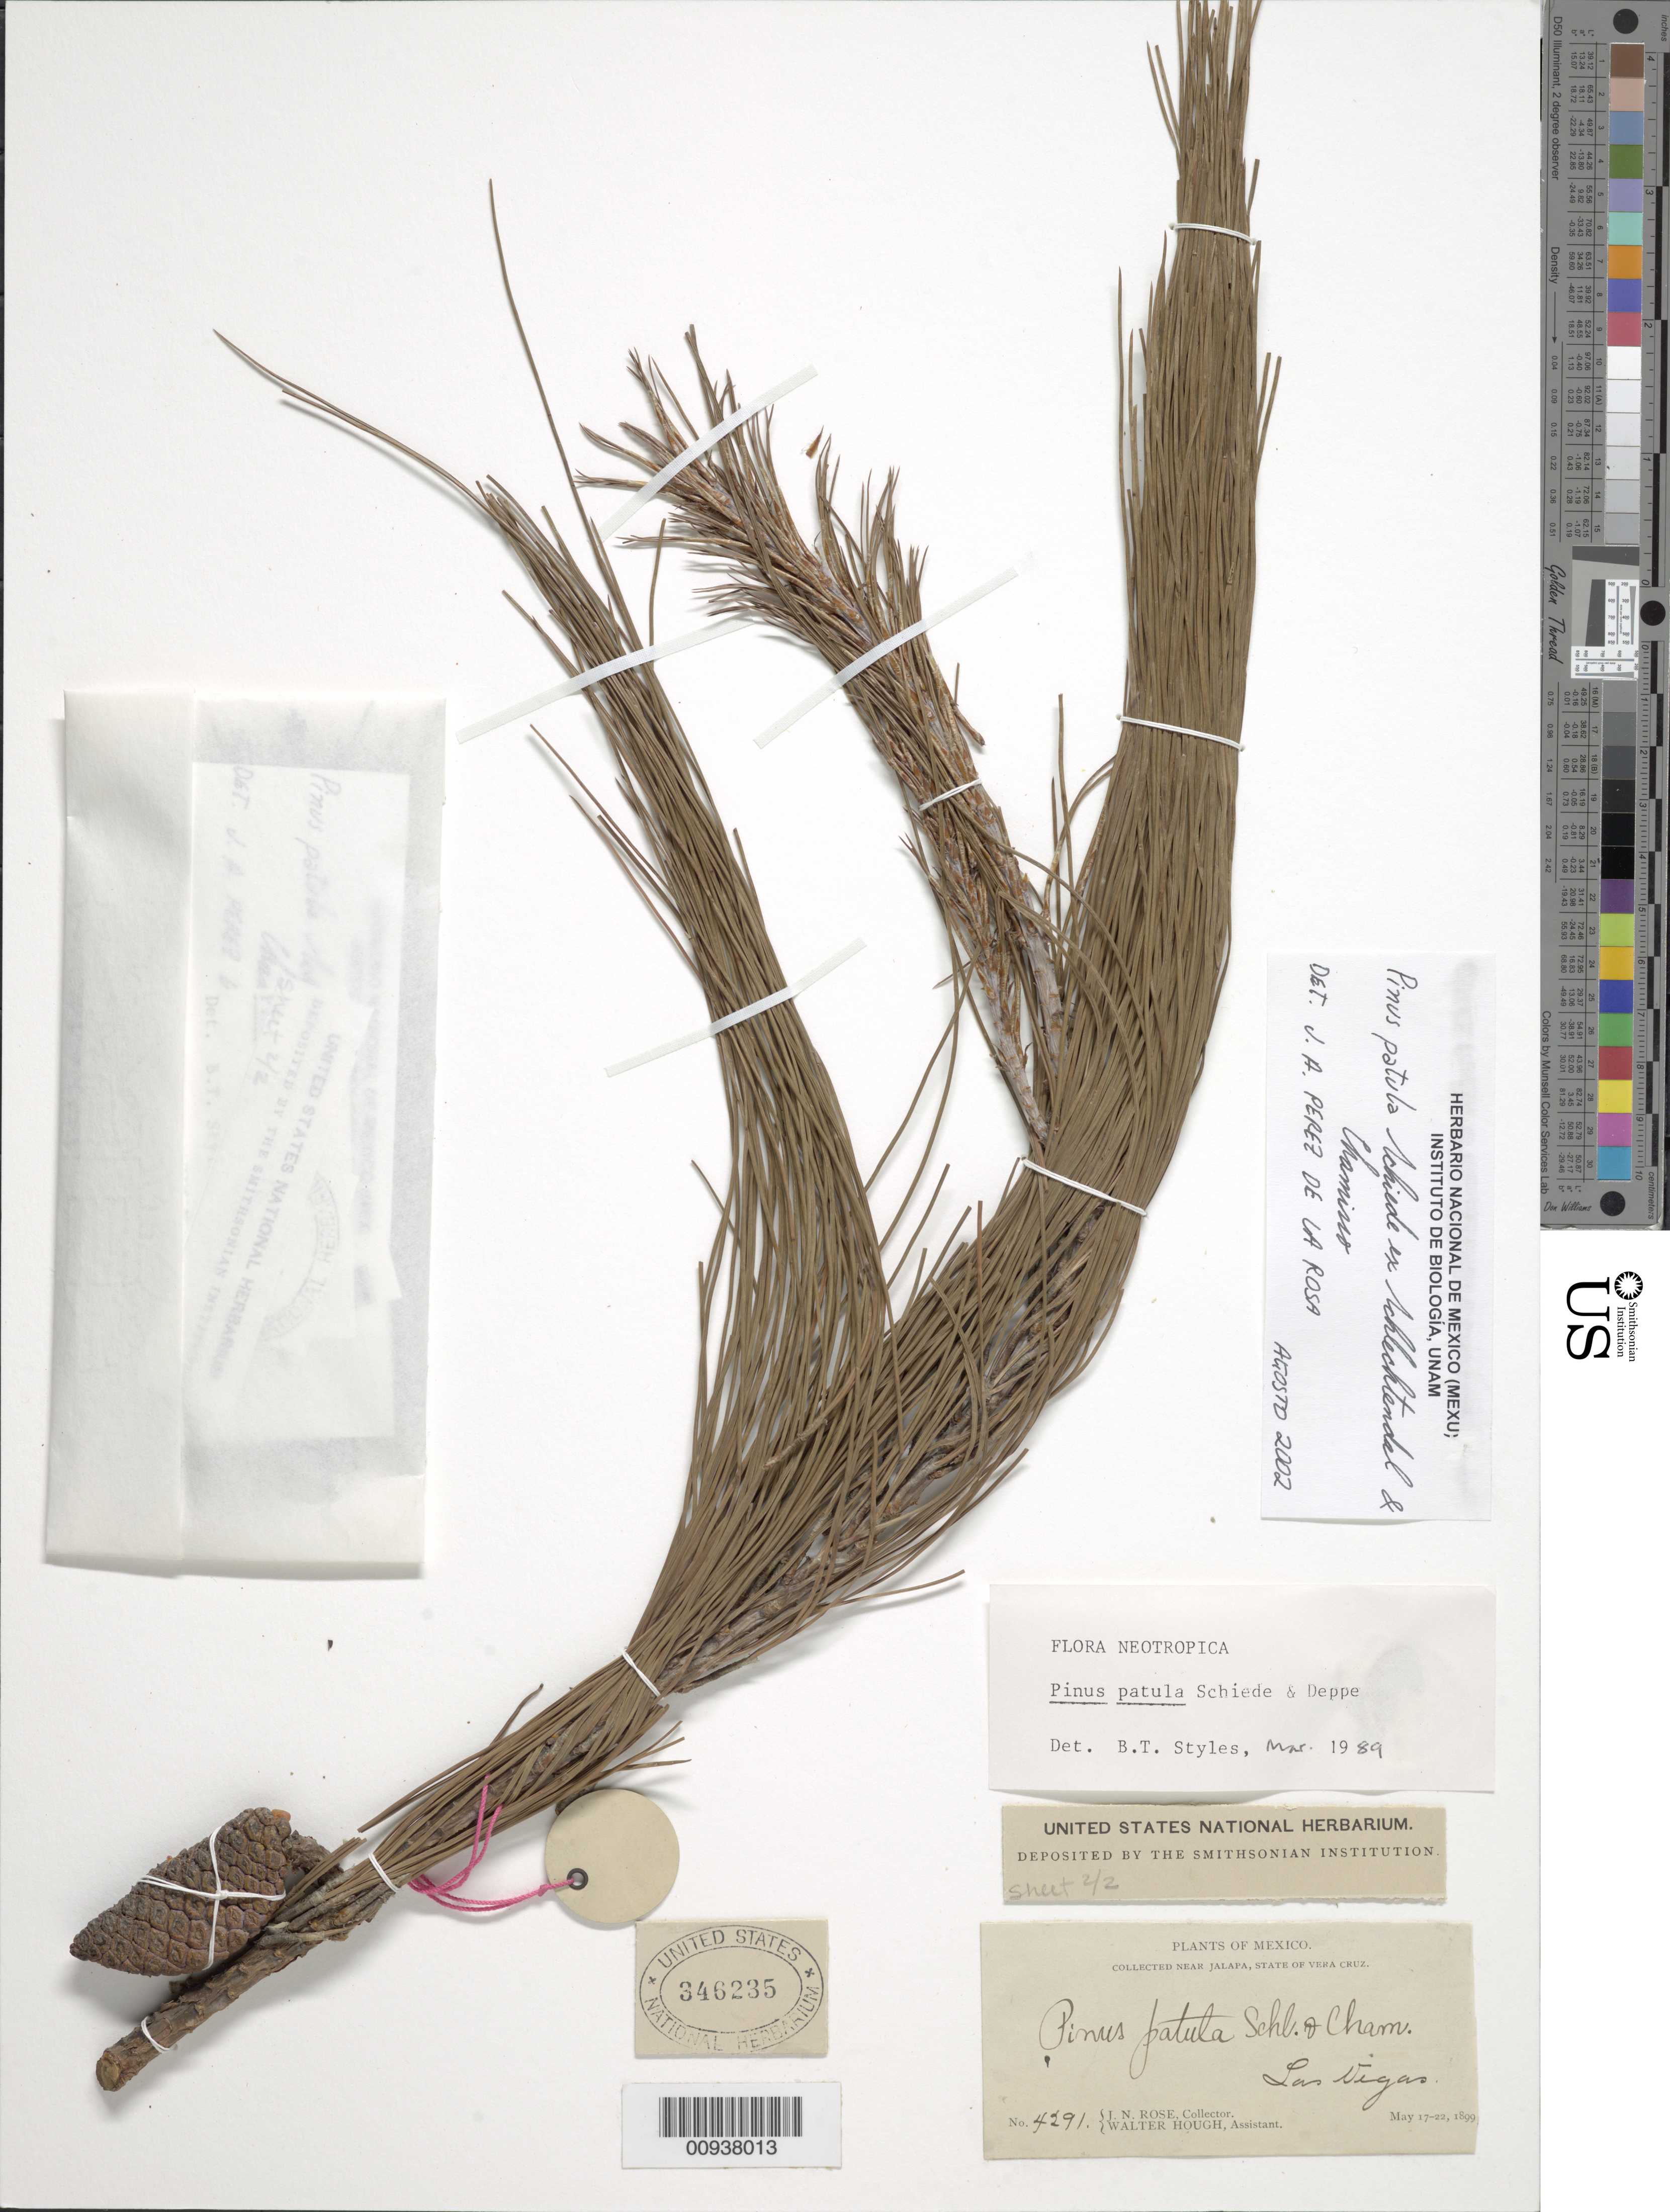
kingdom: Plantae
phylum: Tracheophyta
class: Pinopsida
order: Pinales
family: Pinaceae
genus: Pinus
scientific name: Pinus patula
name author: Schltdl. & Cham.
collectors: J. N. Rose & W. Hough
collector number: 4291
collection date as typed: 17 May 1899 to 22 May 1899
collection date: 1899-05-17/1899-05-22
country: Mexico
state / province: Veracruz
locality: Las Vigas near Jalapa.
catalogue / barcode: US 346235